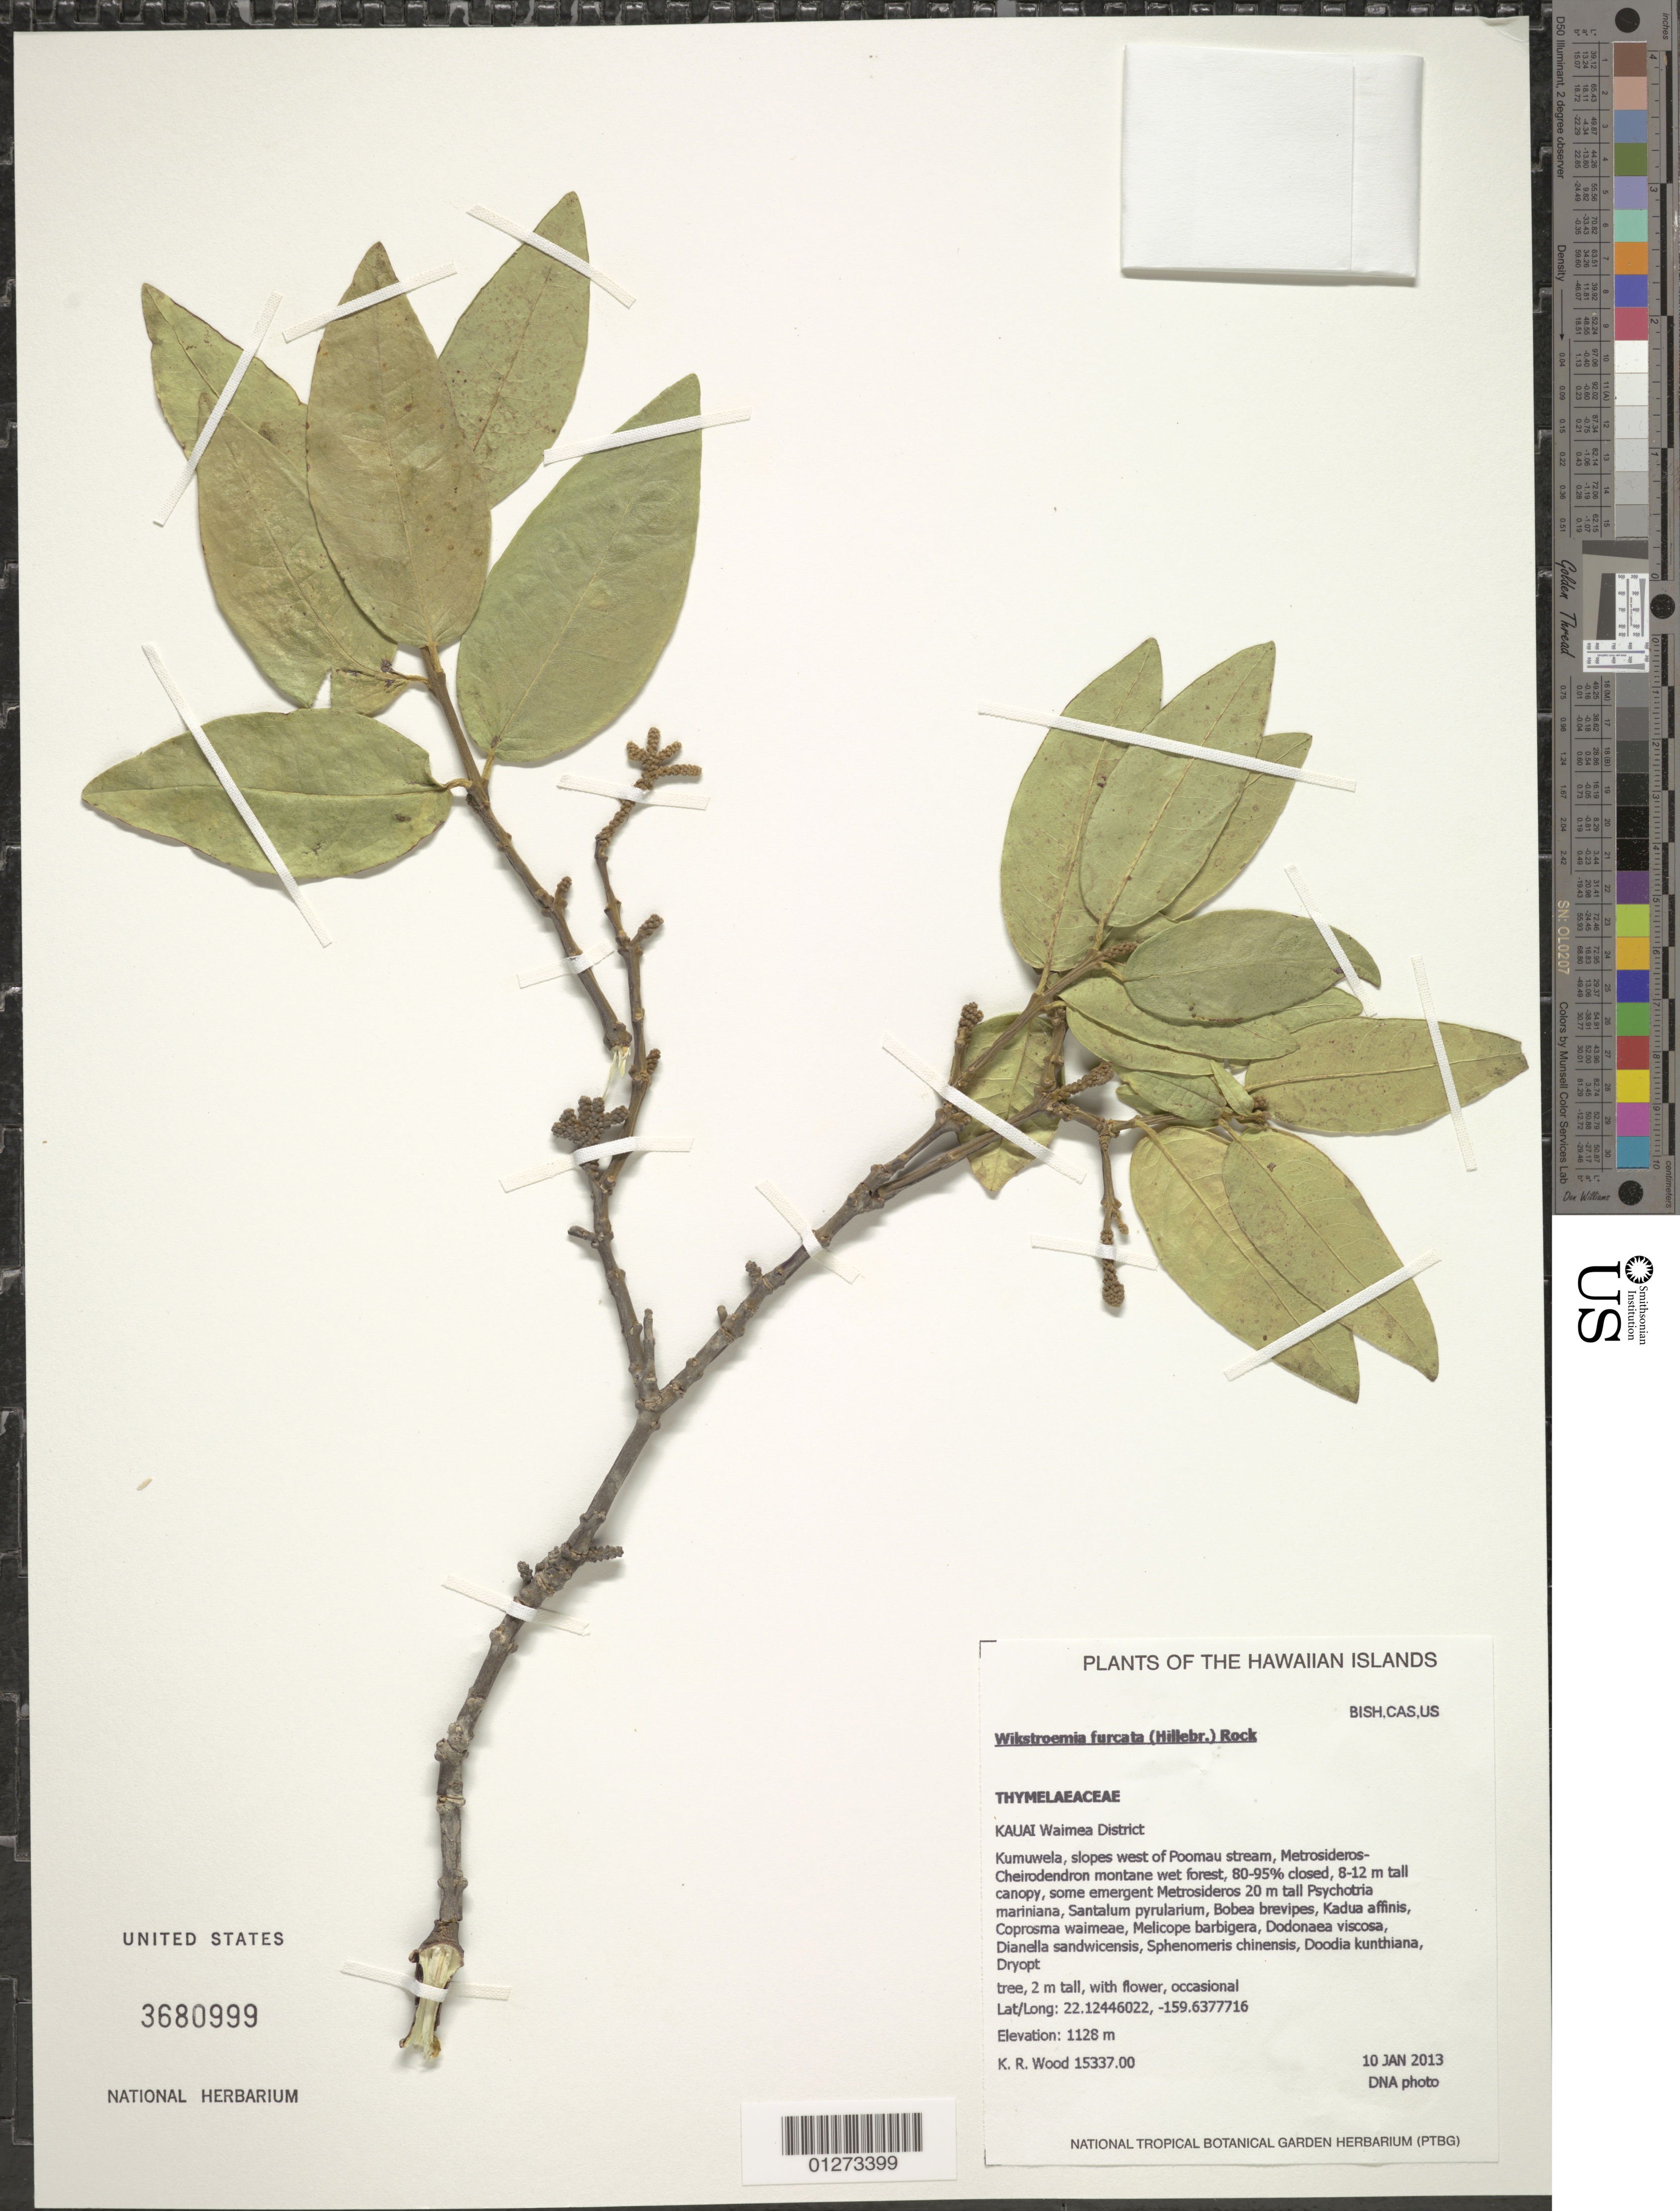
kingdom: Plantae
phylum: Tracheophyta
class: Magnoliopsida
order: Malvales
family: Thymelaeaceae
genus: Wikstroemia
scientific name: Wikstroemia furcata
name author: (Hildebr.) Rock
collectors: K. R. Wood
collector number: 15337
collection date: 2013-01-10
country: United States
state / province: Hawaii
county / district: Kauai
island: Kaua'i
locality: Waimea District, Kumuwela, slopes west of Poomau stream.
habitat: Montane wet forest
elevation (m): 1128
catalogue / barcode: US 3680999